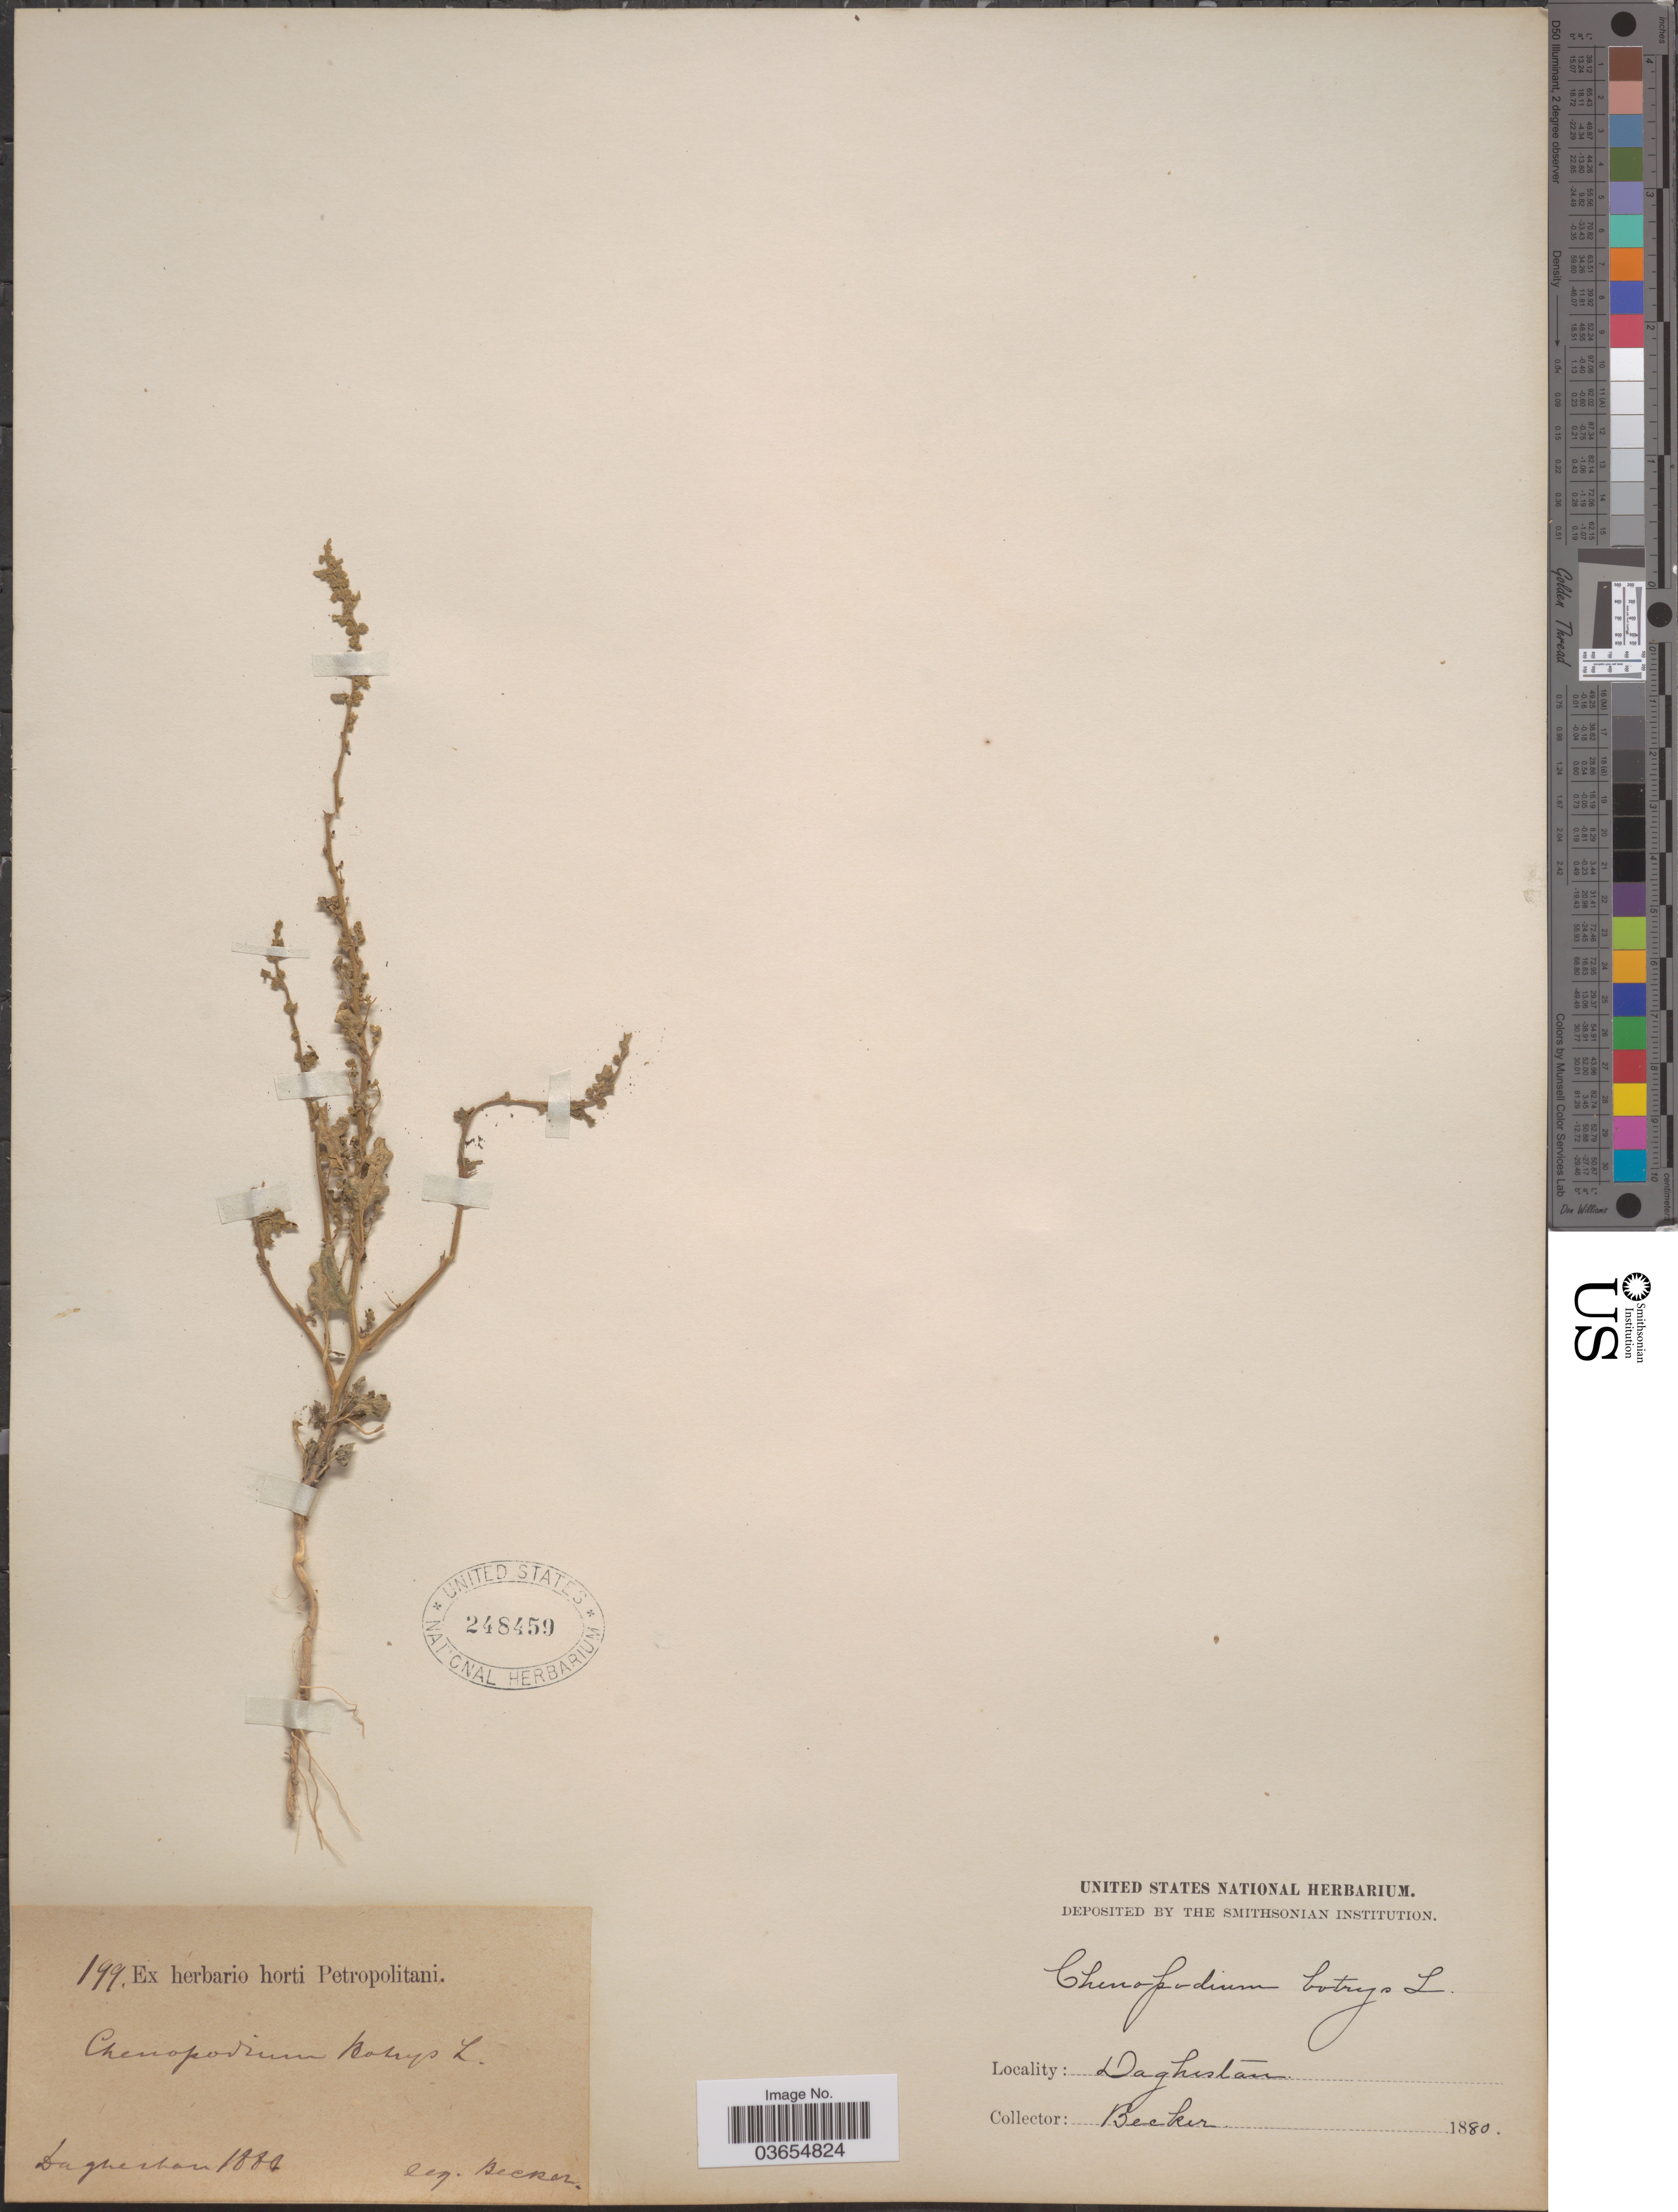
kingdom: Plantae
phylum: Tracheophyta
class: Magnoliopsida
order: Caryophyllales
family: Amaranthaceae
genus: Chenopodium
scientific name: Chenopodium botrys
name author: L.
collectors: -. Becker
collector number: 199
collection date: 1880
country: Russian Federation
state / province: Dagestan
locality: Daghestan.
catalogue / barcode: US 248459